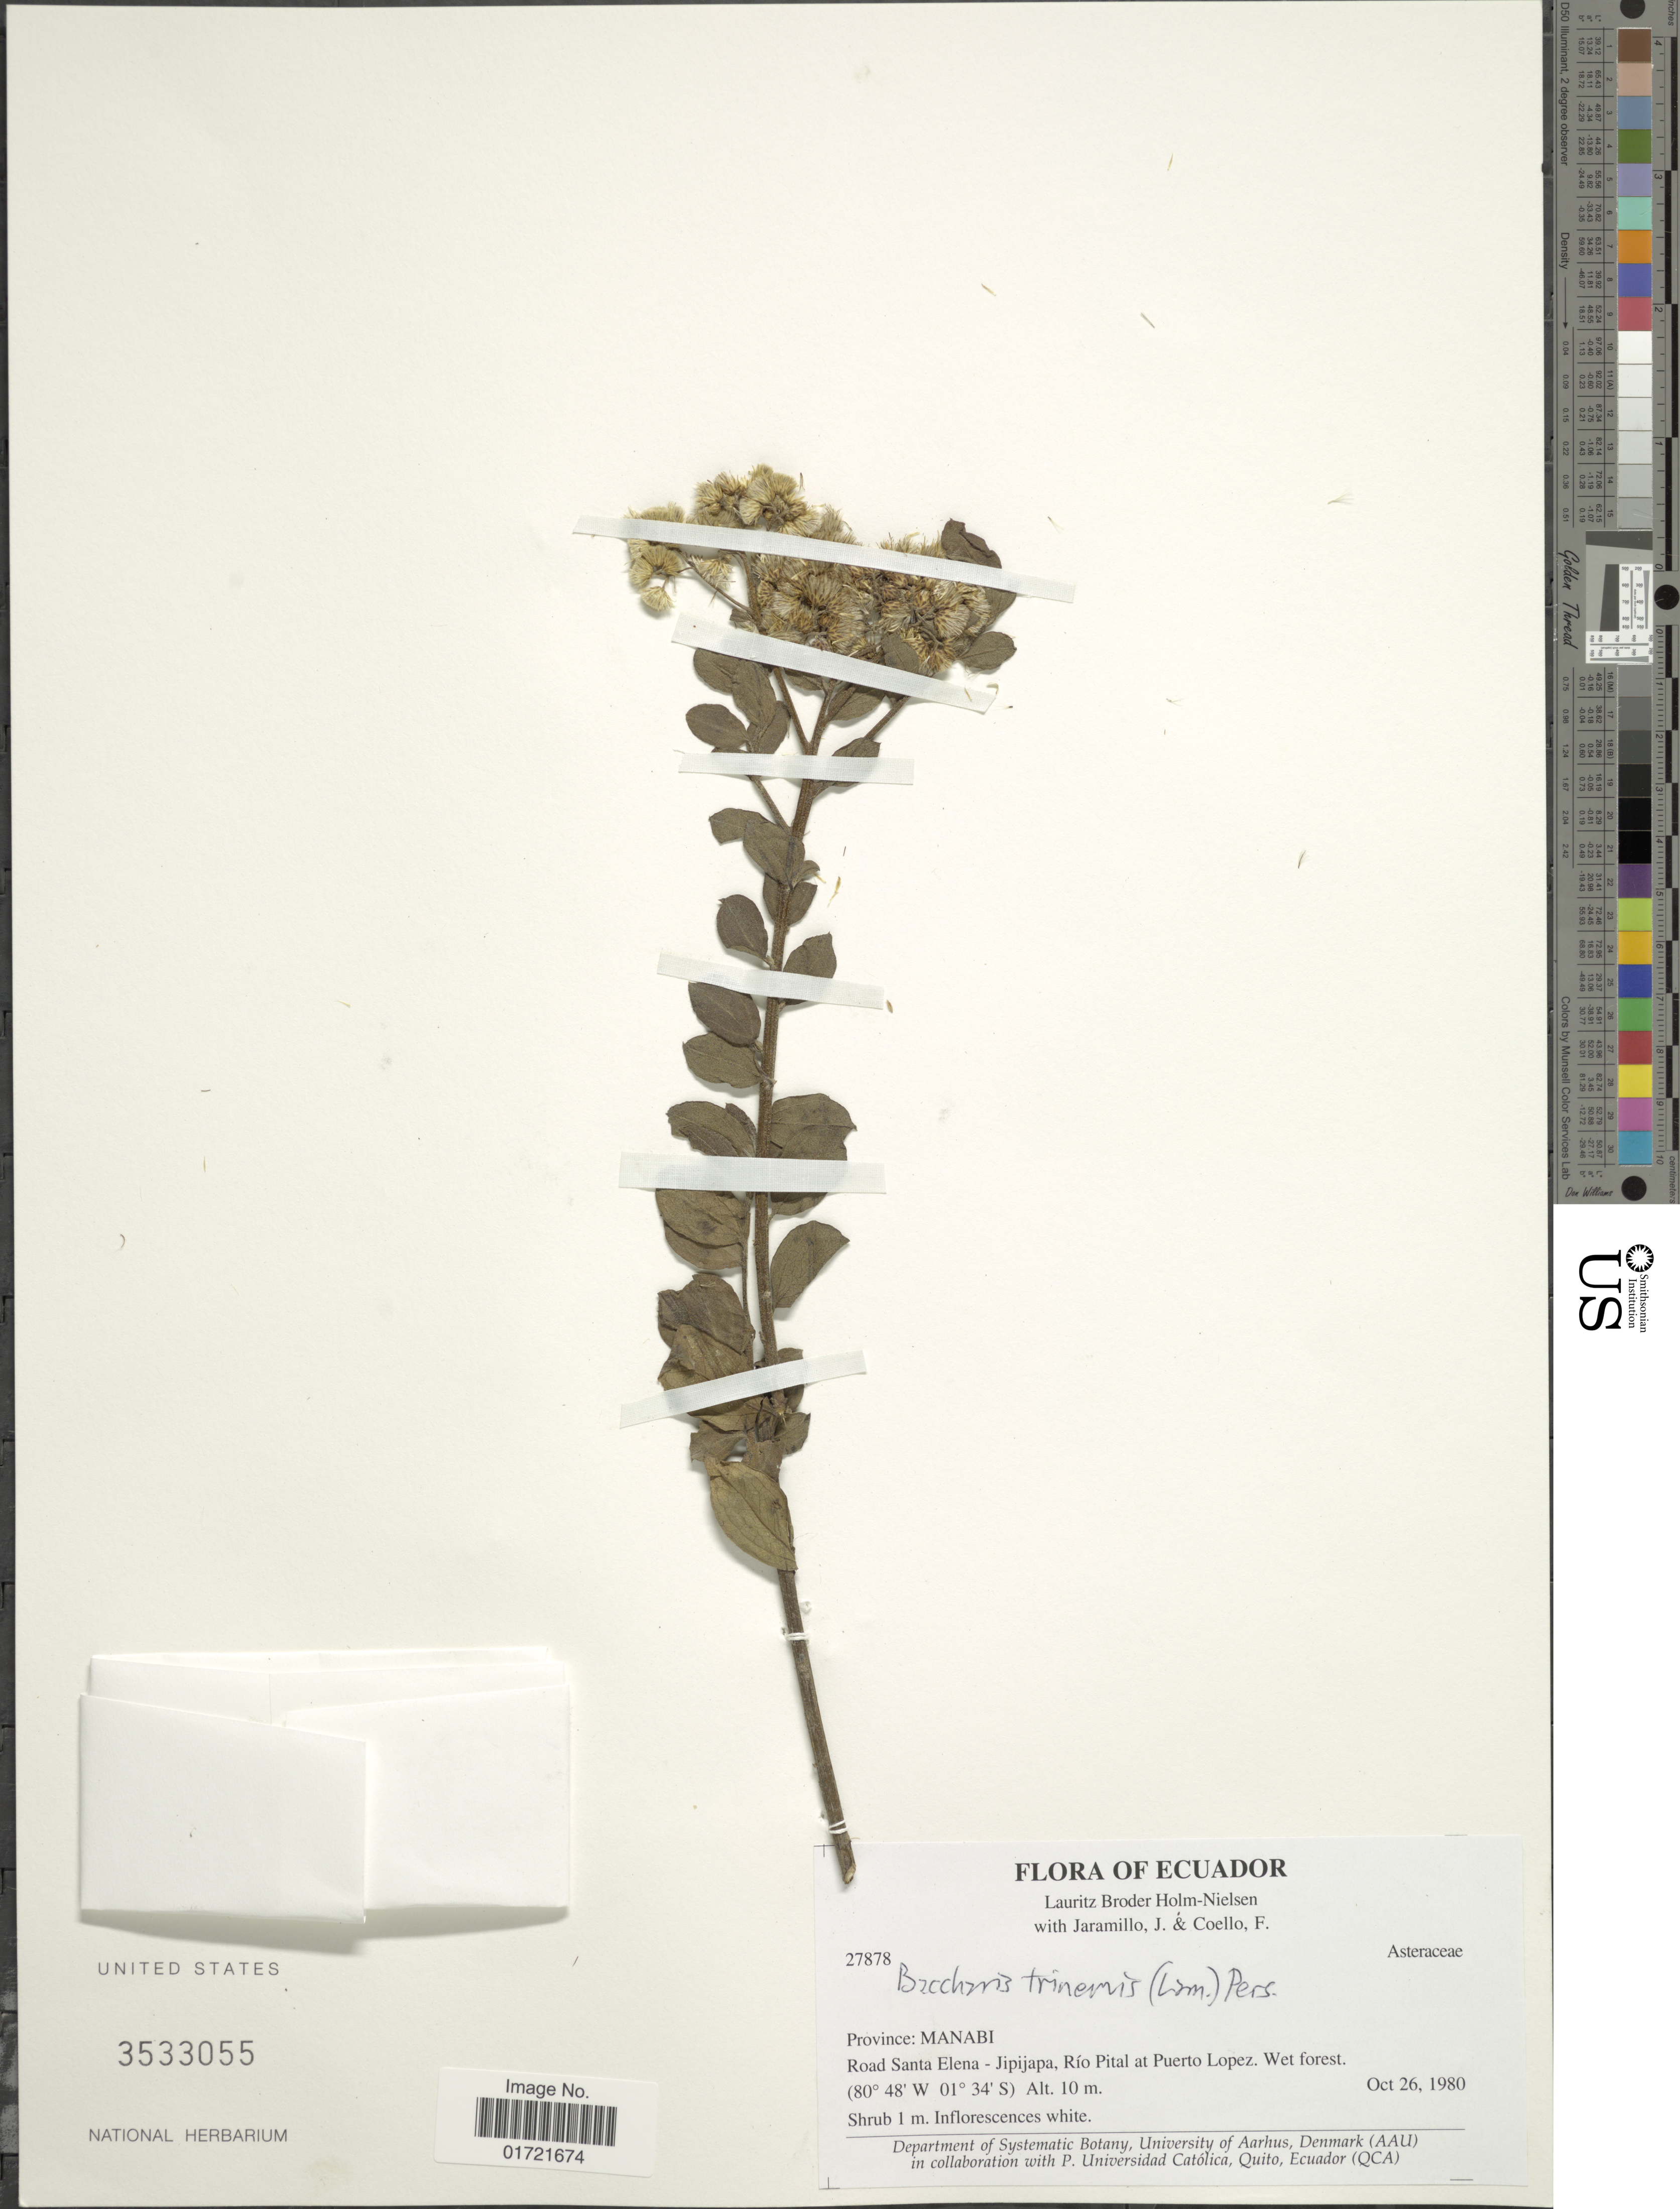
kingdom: Plantae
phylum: Tracheophyta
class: Magnoliopsida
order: Asterales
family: Asteraceae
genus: Baccharis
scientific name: Baccharis trinervis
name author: (Lam.) Pers.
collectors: L. B. Holm-Nielsen, J. Jaramillo & F. Coello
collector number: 27878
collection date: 1980-10-26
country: Ecuador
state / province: Manabí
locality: Province: Manabi, Road Santa Elena - Jipijapa, Rio Pital at Puerto Lopez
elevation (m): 10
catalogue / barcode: US 3533055